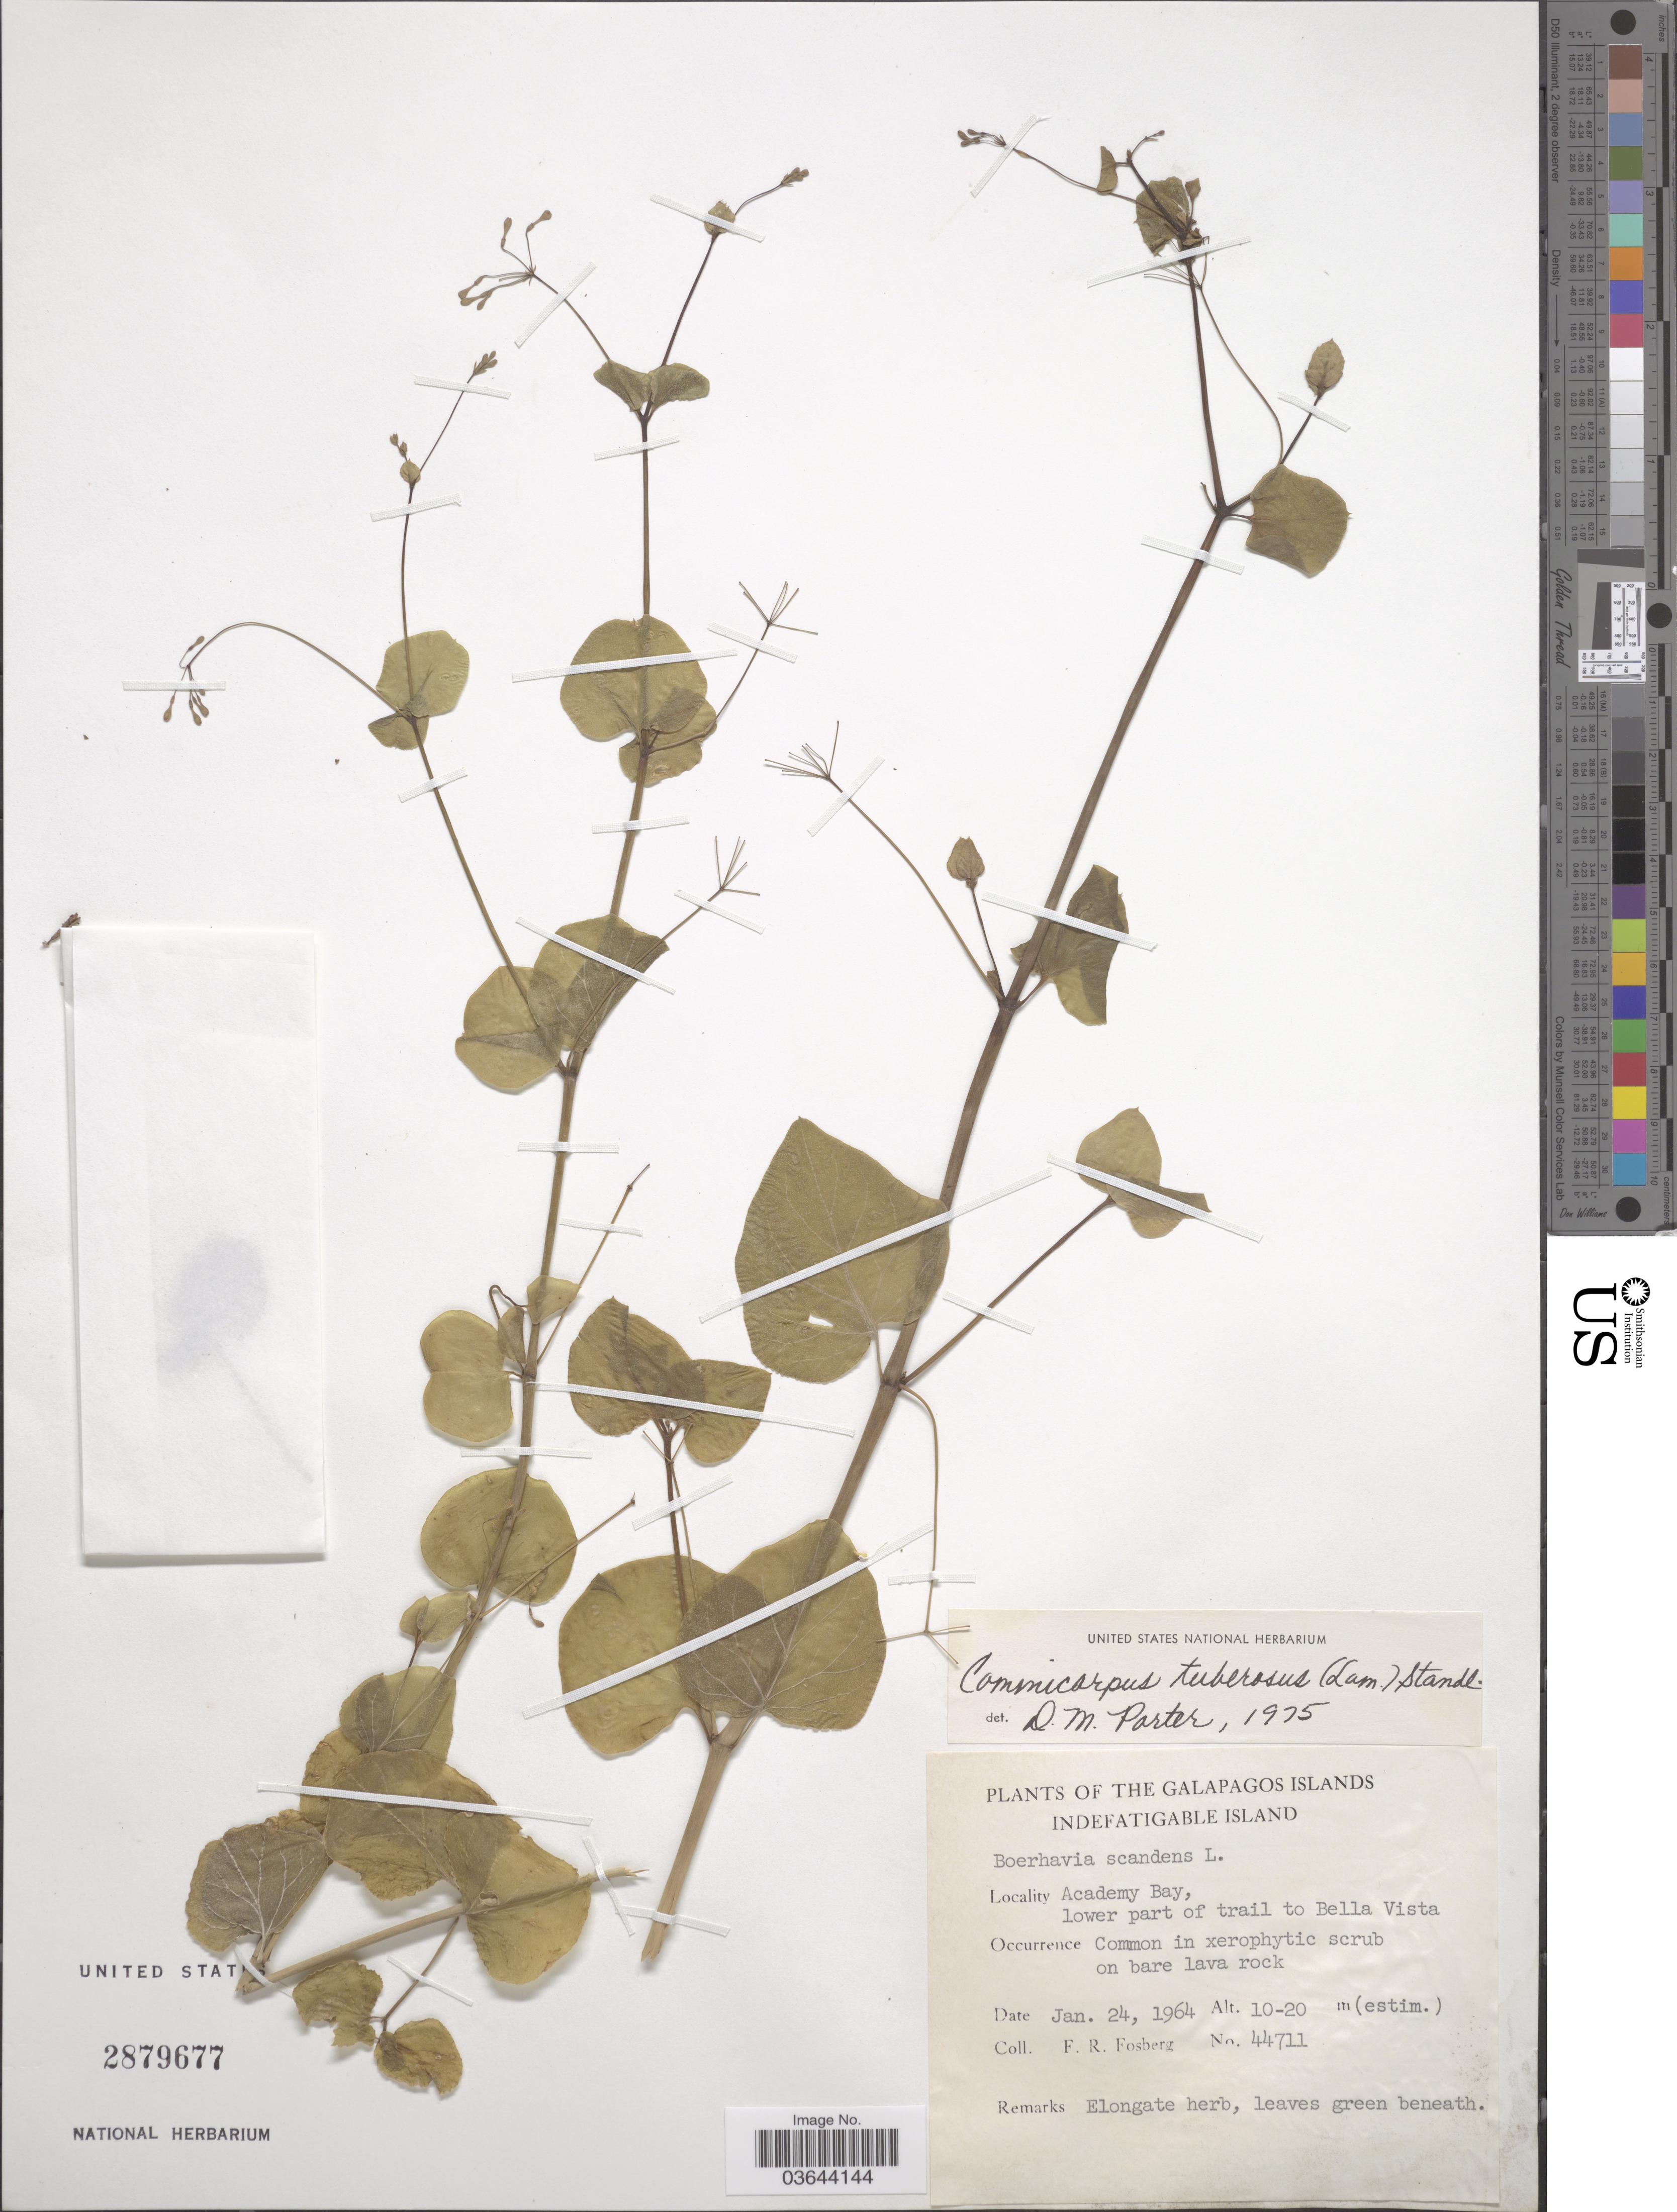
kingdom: Plantae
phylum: Tracheophyta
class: Magnoliopsida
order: Caryophyllales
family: Nyctaginaceae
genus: Commicarpus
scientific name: Commicarpus tuberosus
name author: (Lam.) Standl.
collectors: F. R. Fosberg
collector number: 44711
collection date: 1964-01-24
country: Ecuador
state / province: Colón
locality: The Galapagos Islands. Indefatigable Island. Academy Bay, lower part of trail to Bella Vista.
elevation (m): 10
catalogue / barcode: US 2879677